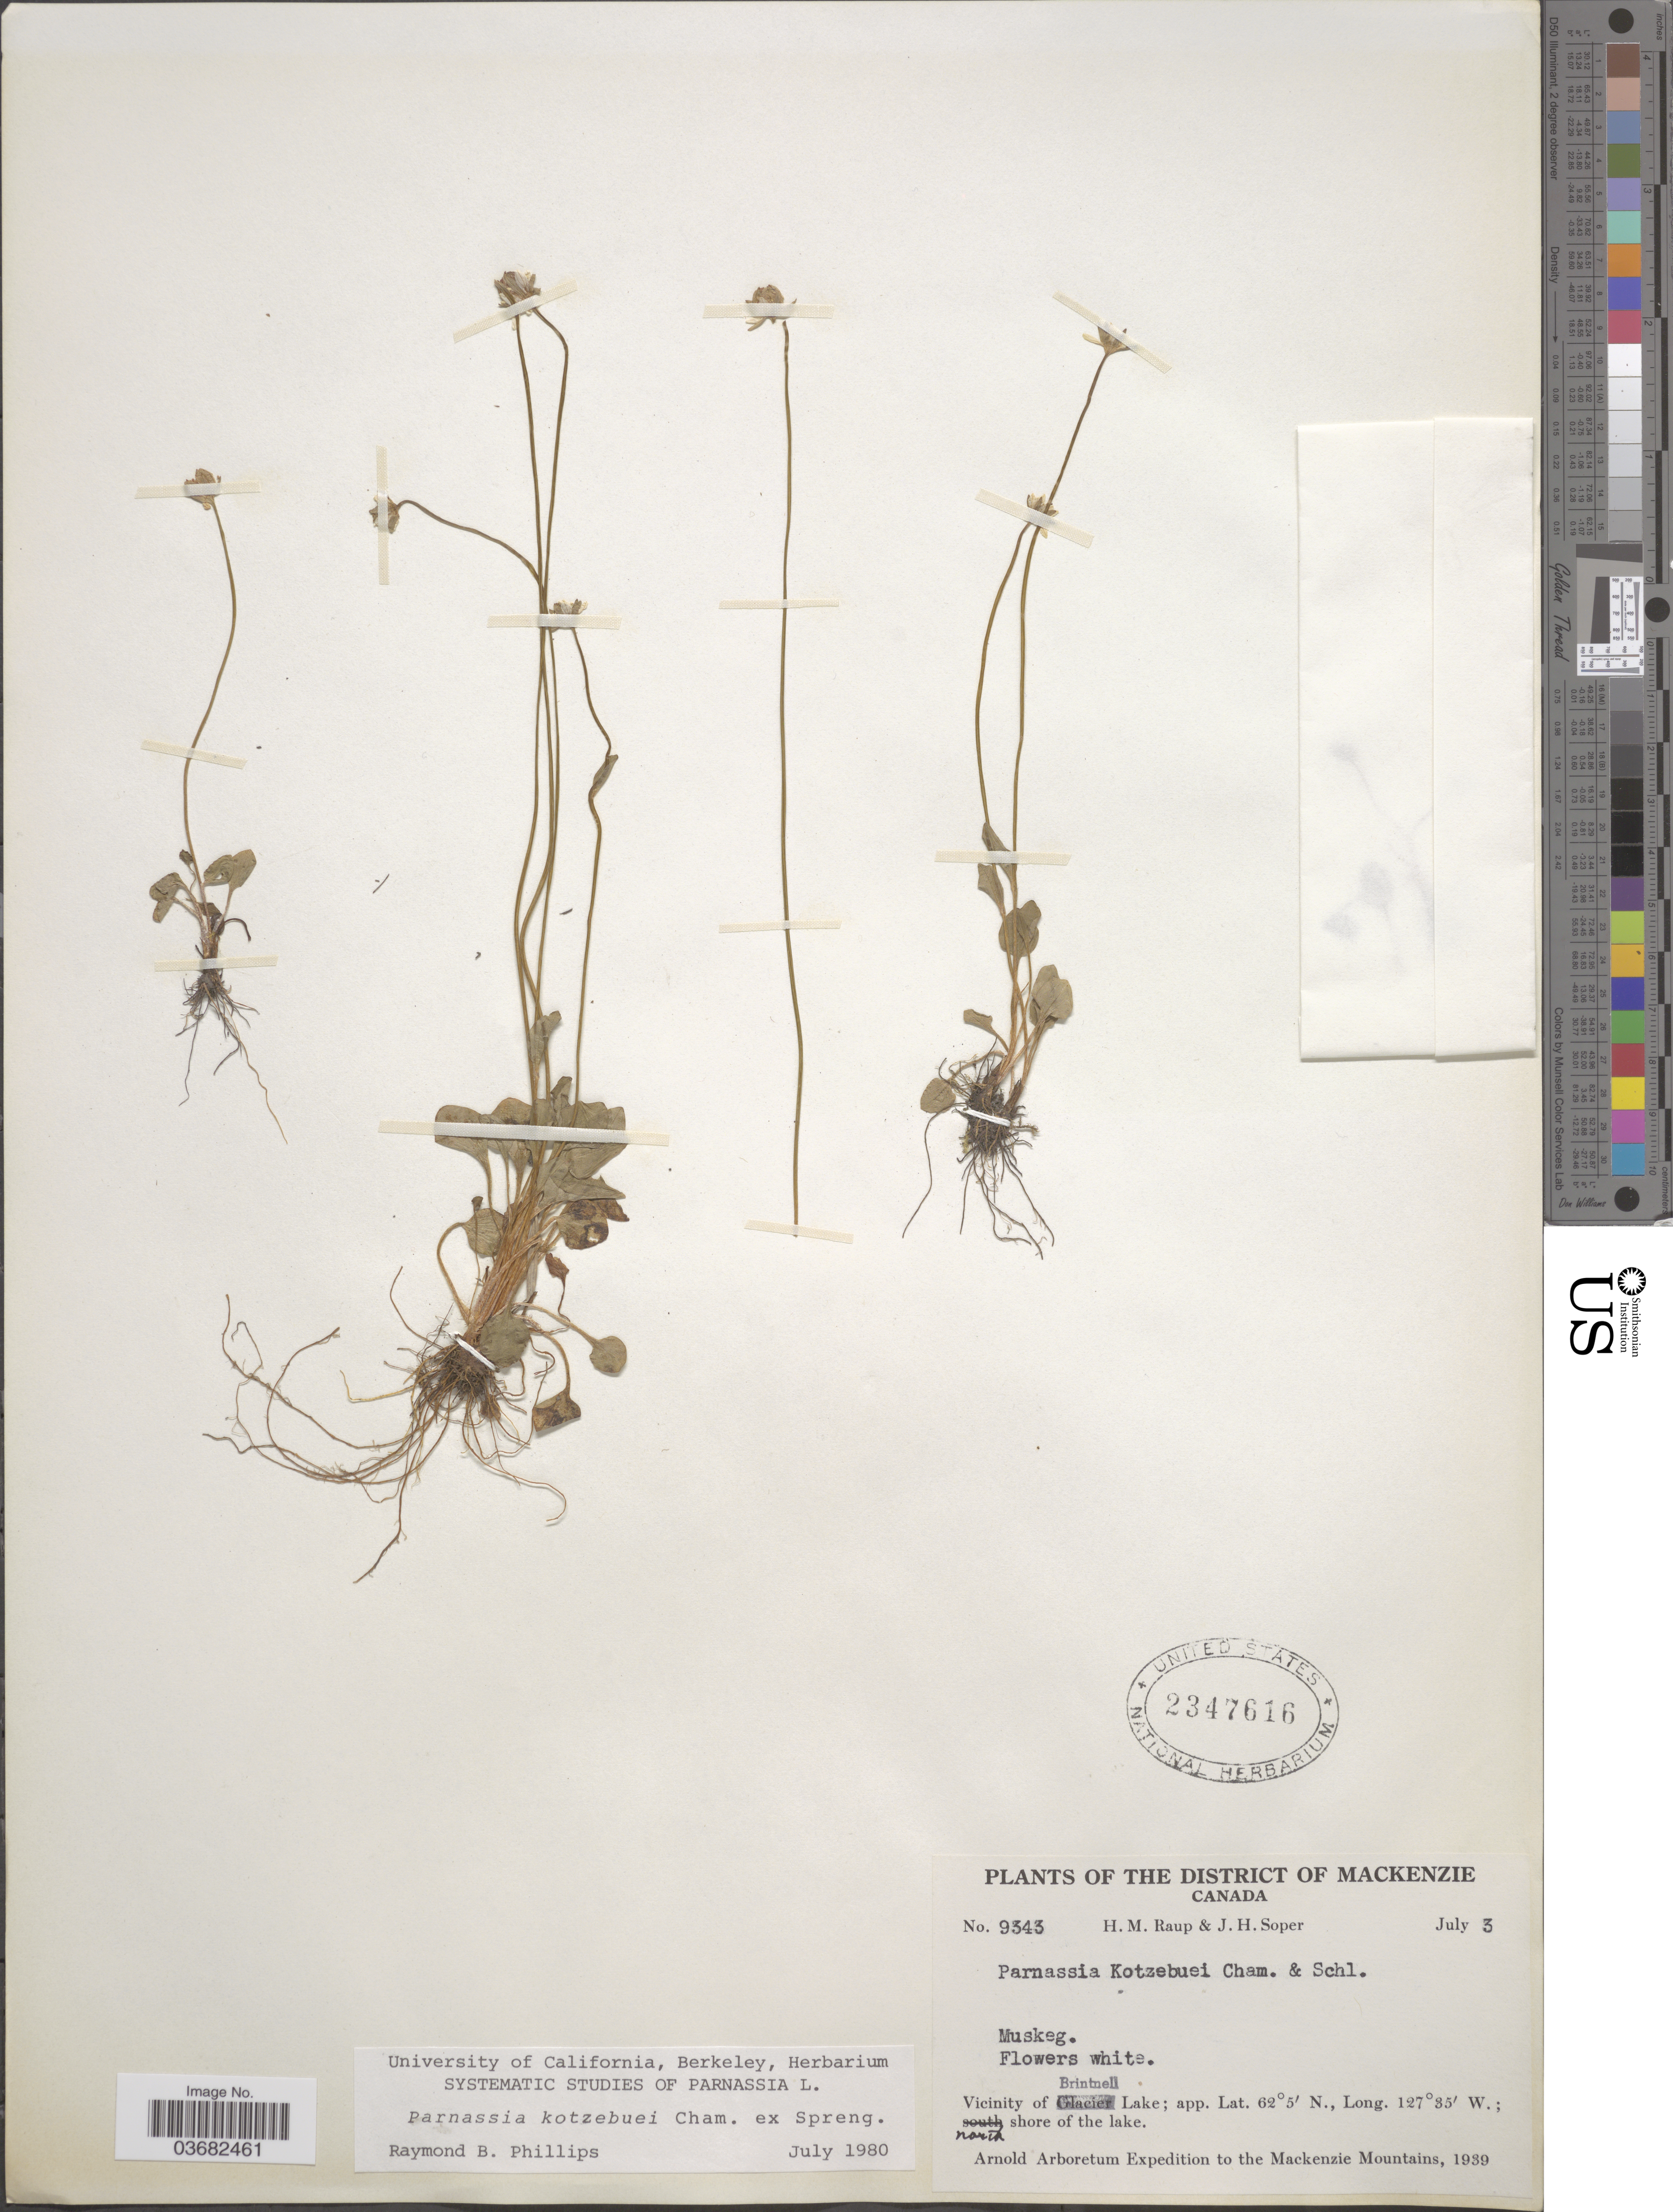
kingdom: Plantae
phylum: Tracheophyta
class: Magnoliopsida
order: Celastrales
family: Parnassiaceae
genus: Parnassia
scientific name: Parnassia kotzebuei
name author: Cham. ex Spreng.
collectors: H. Raup & J. H. Soper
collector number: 9343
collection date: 1939-07-03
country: Canada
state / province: Alberta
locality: District of Mackenzie. Vicinity of Brintnell Lake; north shore of the lake. Arnold Arboretum Expedition to the Mackenzie Mountains, 1939.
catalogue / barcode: US 2347616